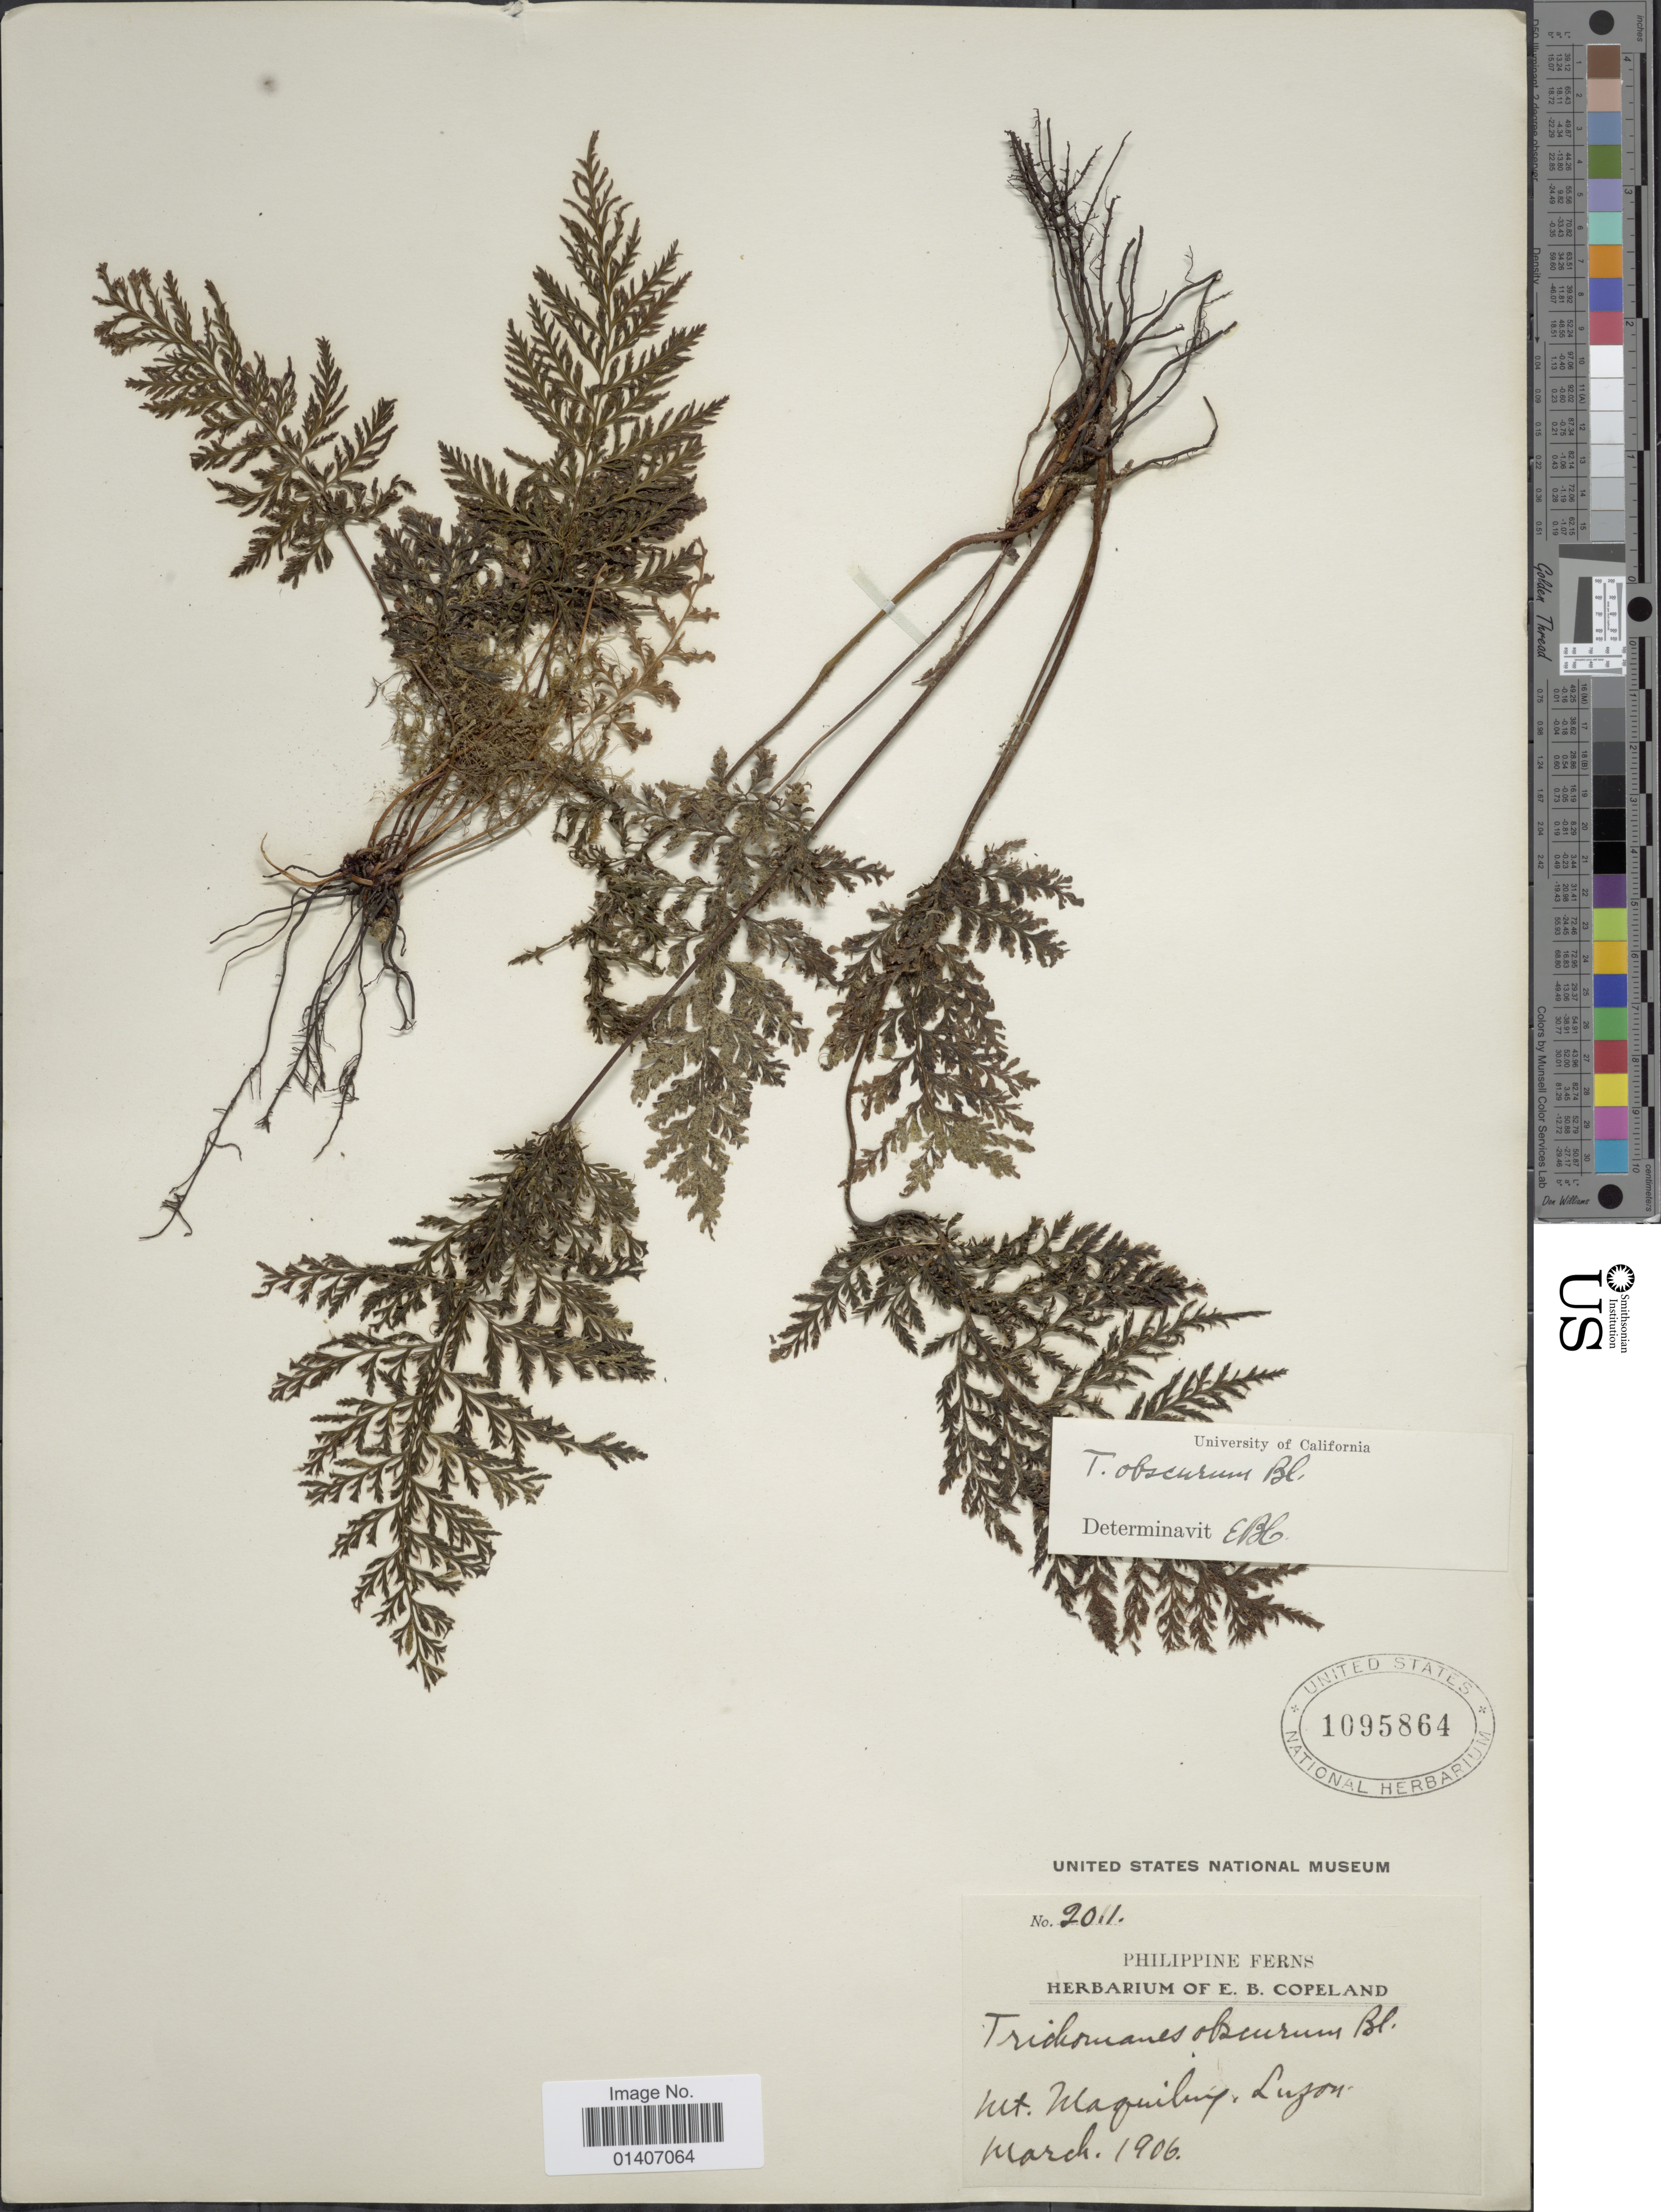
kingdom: Plantae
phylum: Tracheophyta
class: Polypodiopsida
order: Hymenophyllales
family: Hymenophyllaceae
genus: Abrodictyum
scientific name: Abrodictyum obscurum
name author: (Blume) Ebihara & K. Iwats.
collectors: E. B. Copeland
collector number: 201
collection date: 1906-03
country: Philippines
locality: Mt. Maquiling, Luzon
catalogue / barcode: US 1095864